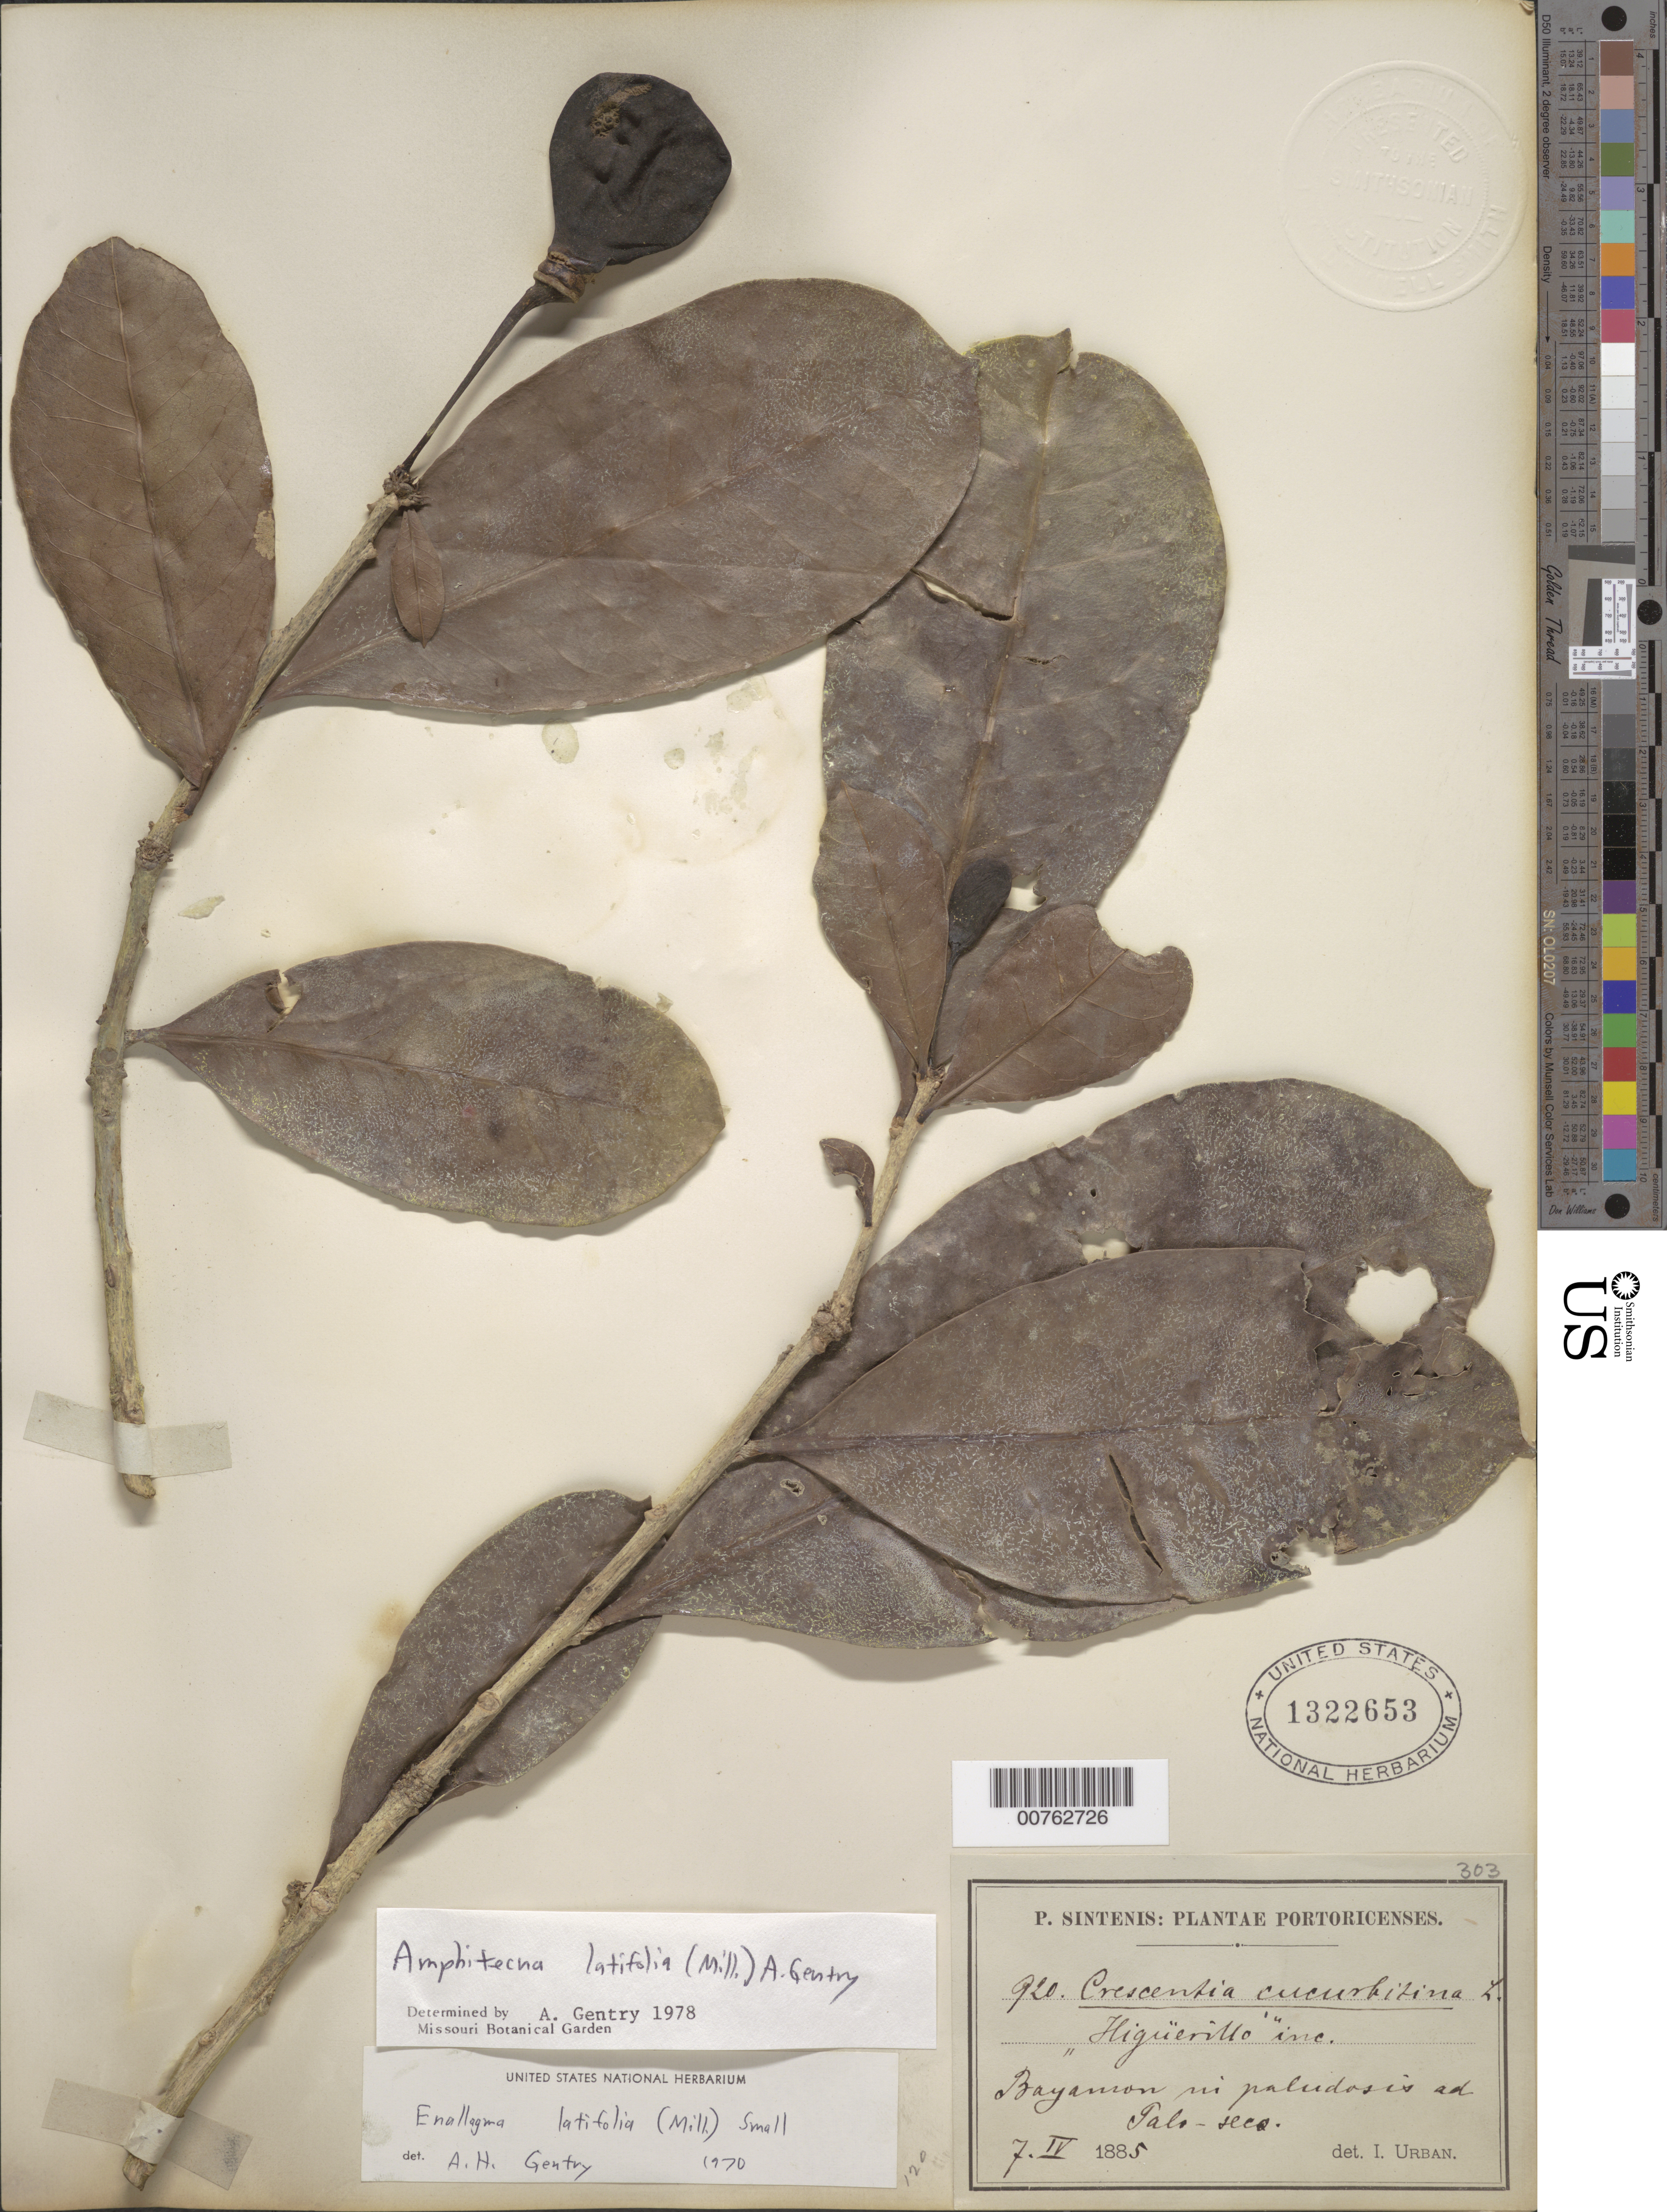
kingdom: Plantae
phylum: Tracheophyta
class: Magnoliopsida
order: Lamiales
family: Bignoniaceae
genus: Amphitecna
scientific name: Amphitecna latifolia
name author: (Mill.) A.H. Gentry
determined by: Gentry, A. H.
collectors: P. Sintenis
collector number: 920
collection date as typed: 07 Apr 1885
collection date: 1885-04-07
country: Puerto Rico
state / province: Bayamón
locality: Bayamon in paludosis ad Palo-Seco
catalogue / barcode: US 1322653